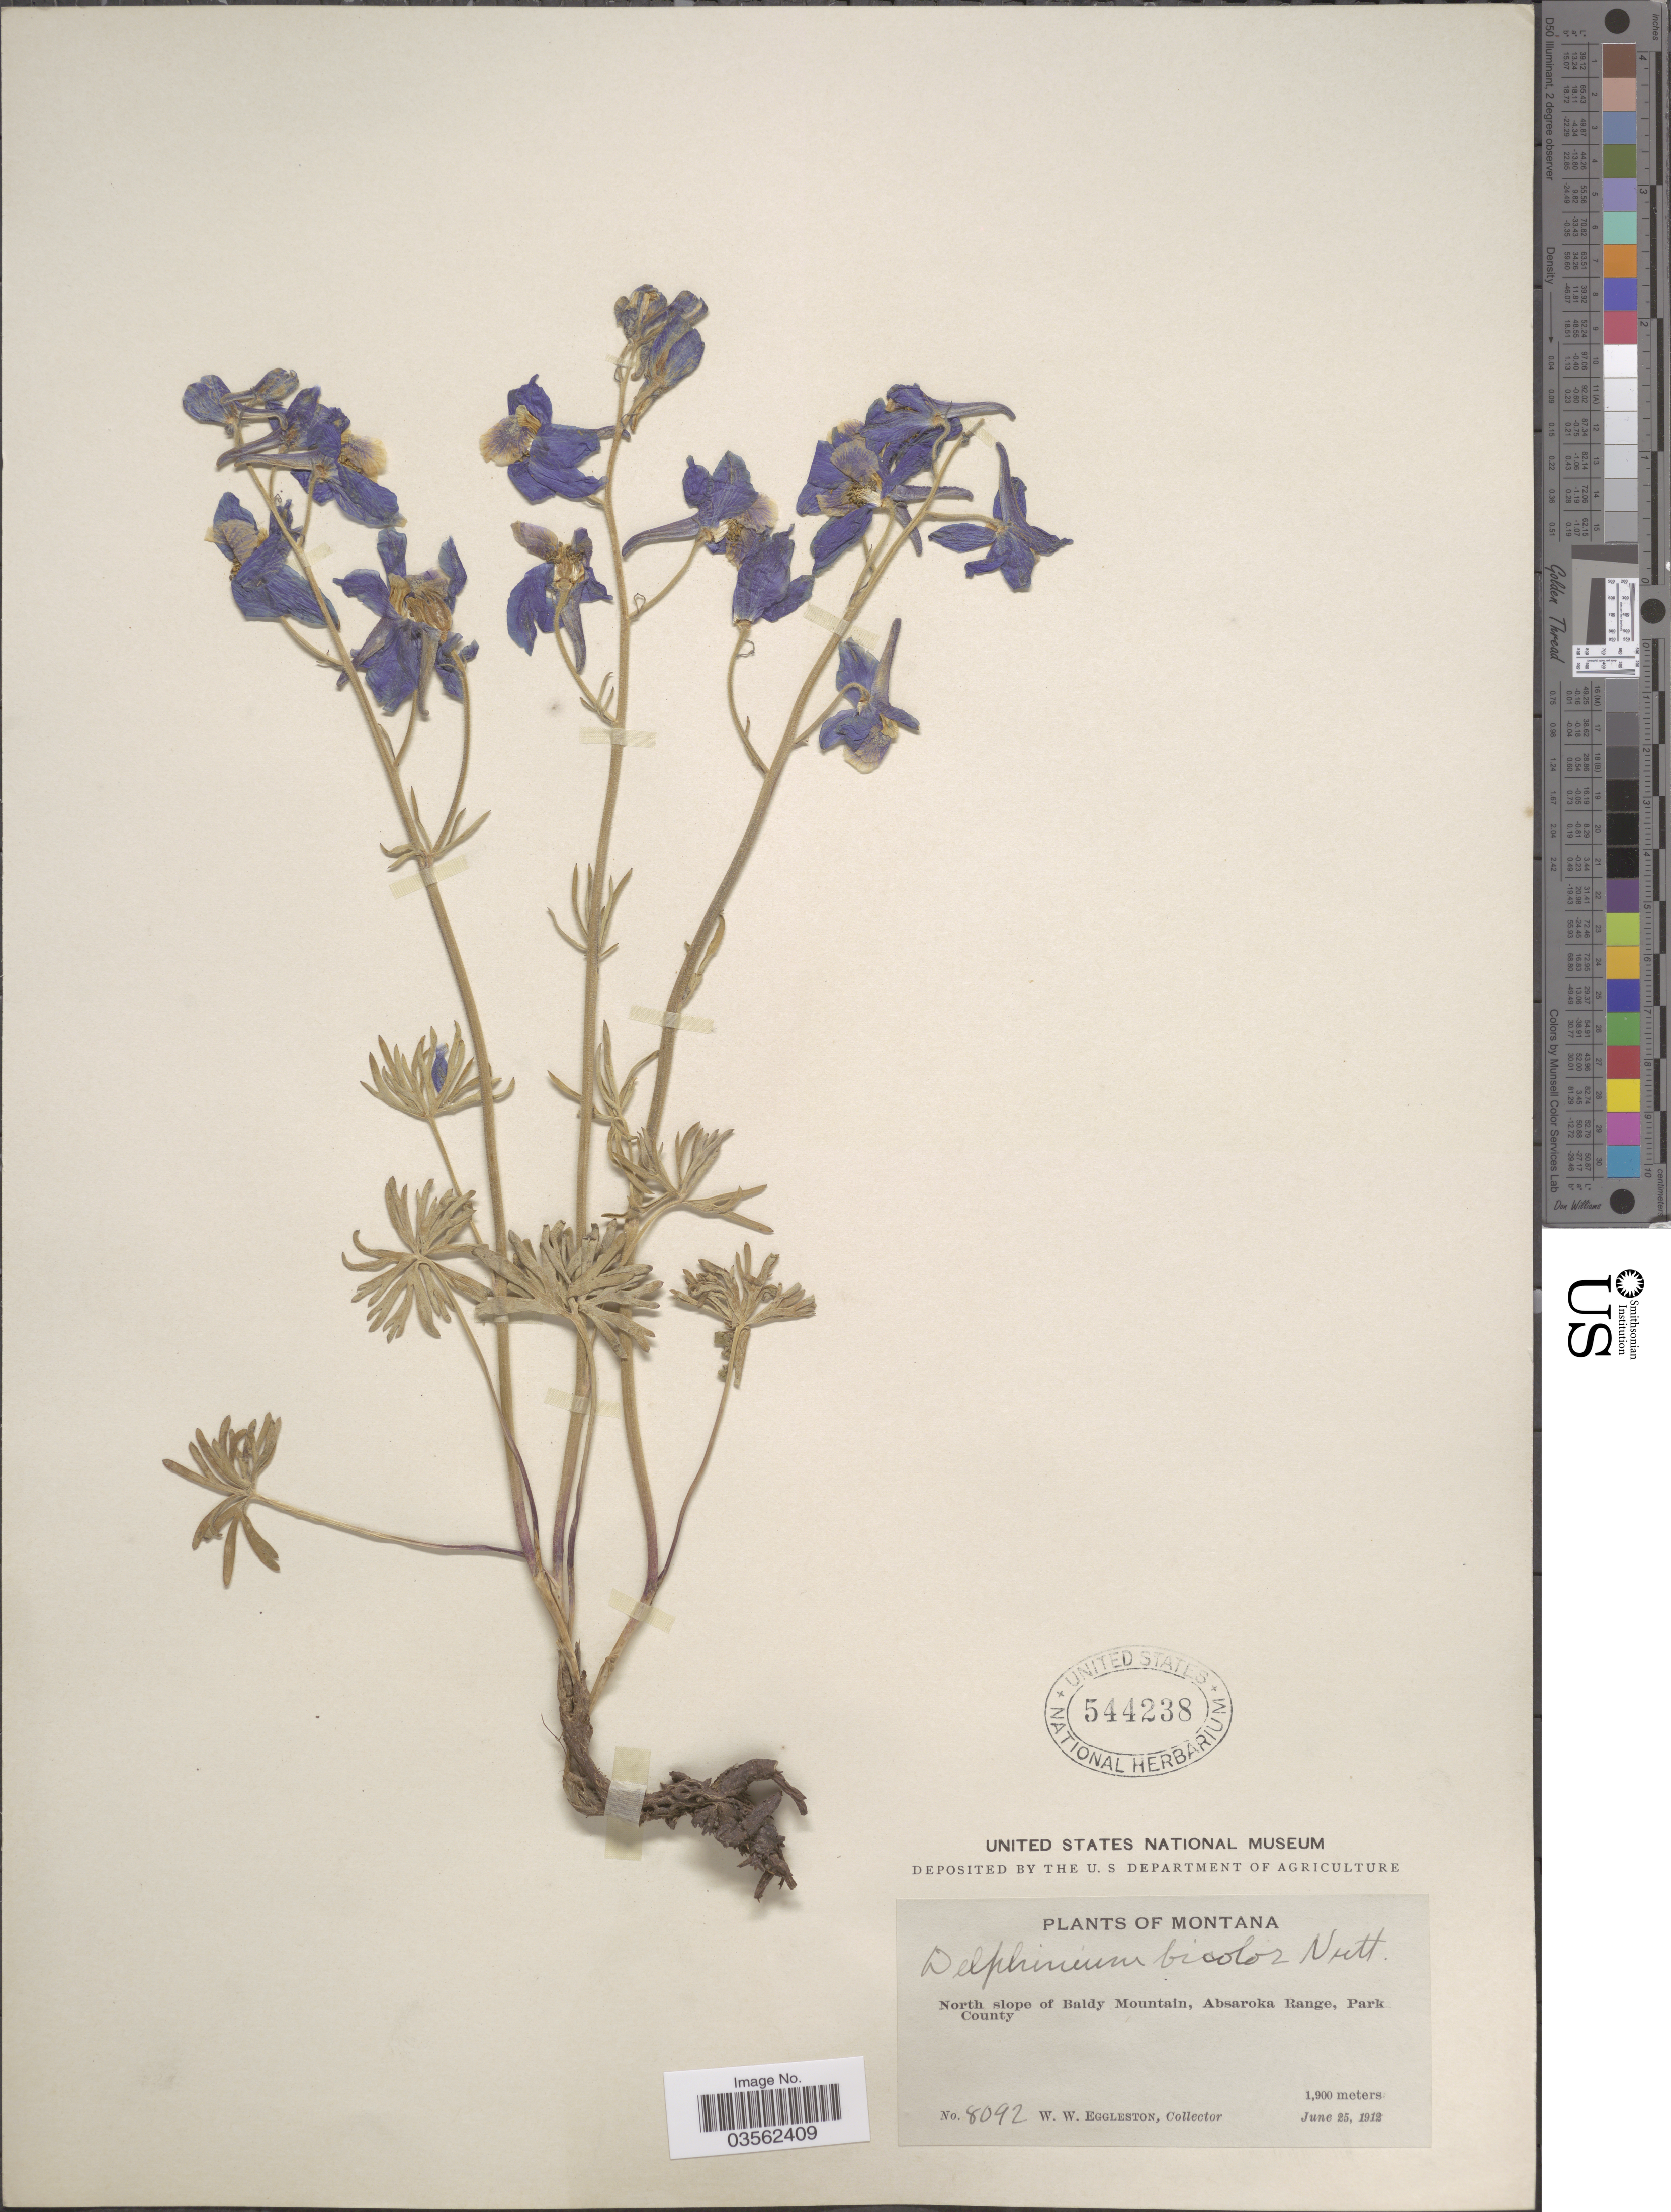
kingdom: Plantae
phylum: Tracheophyta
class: Magnoliopsida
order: Ranunculales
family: Ranunculaceae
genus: Delphinium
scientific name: Delphinium bicolor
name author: Nutt.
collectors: W. W. Eggleston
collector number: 8092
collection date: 1912-06-25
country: United States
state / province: Montana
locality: North slope of Baldy Mountain, Absaroka Range, Park County.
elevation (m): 1900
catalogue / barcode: US 544238